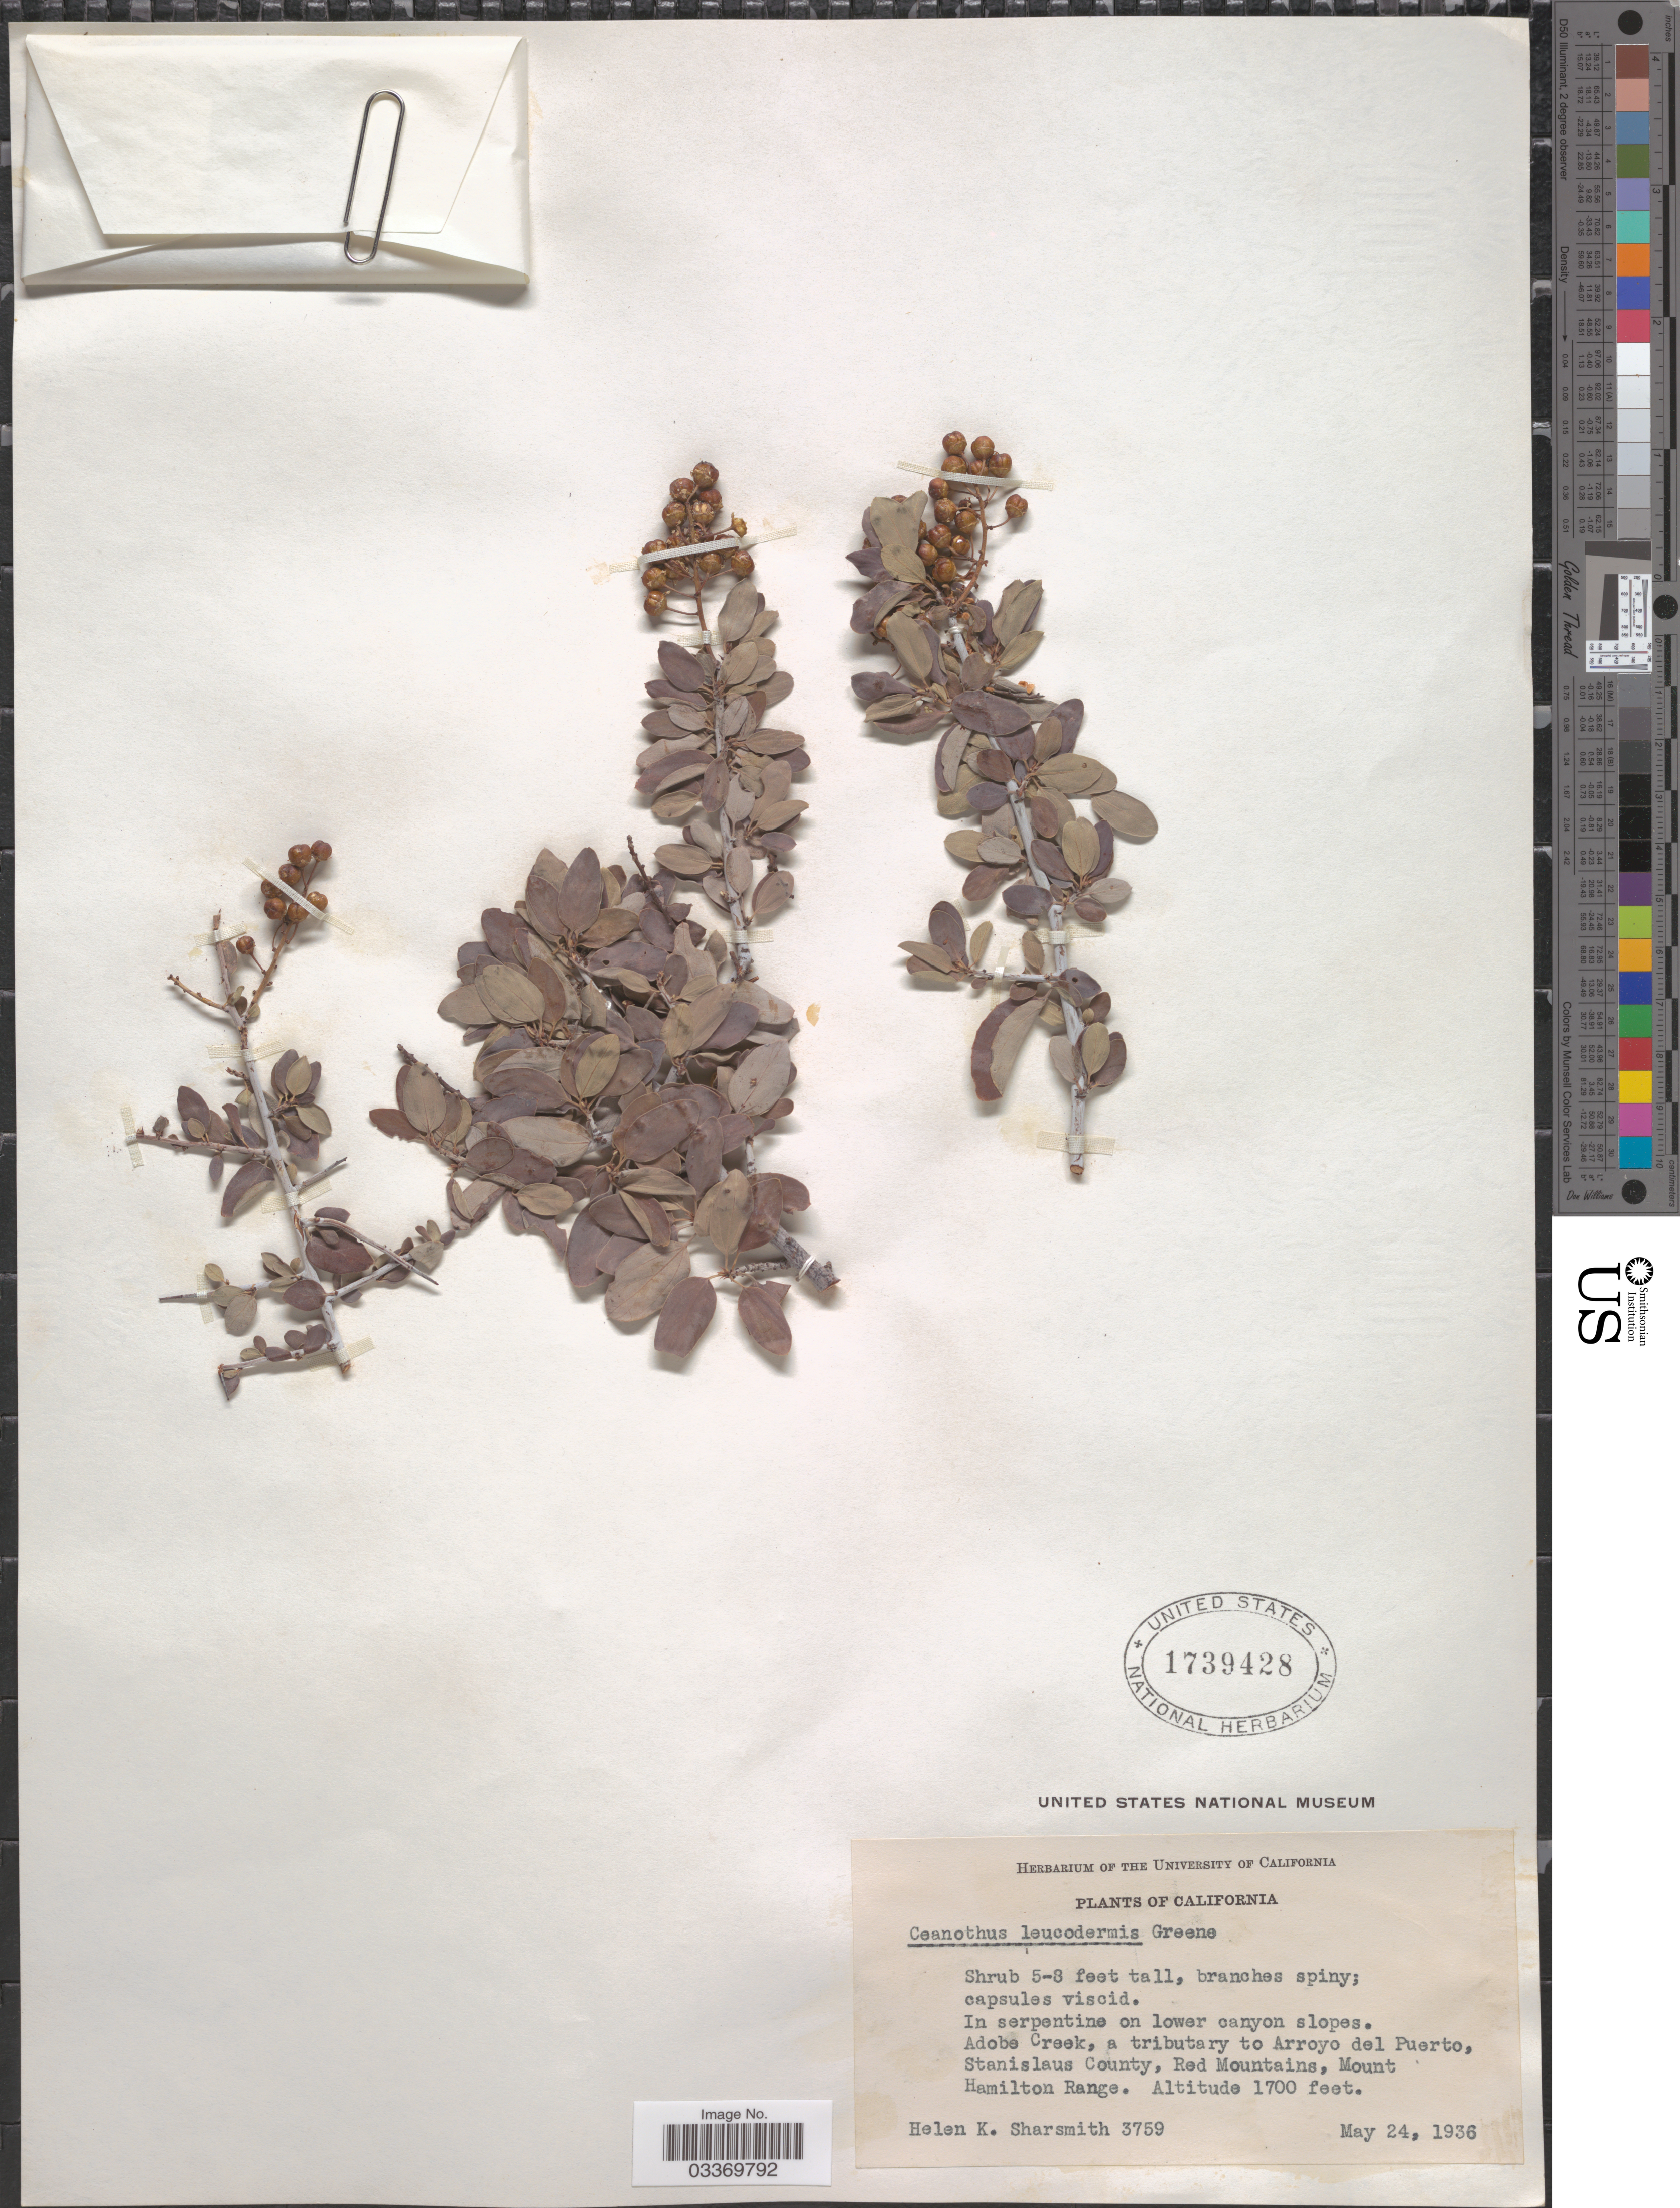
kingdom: Plantae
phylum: Tracheophyta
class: Magnoliopsida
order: Rosales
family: Rhamnaceae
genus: Ceanothus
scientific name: Ceanothus leucodermis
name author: Greene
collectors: H. Sharsmith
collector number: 3759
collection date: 1936-05-24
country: United States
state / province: California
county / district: Stanislaus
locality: Adobe Creek, a tributary to Arroyo del Puerto, Stanislaus County, Red Mountains, Mount Hamilton Range.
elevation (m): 518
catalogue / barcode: US 1739428